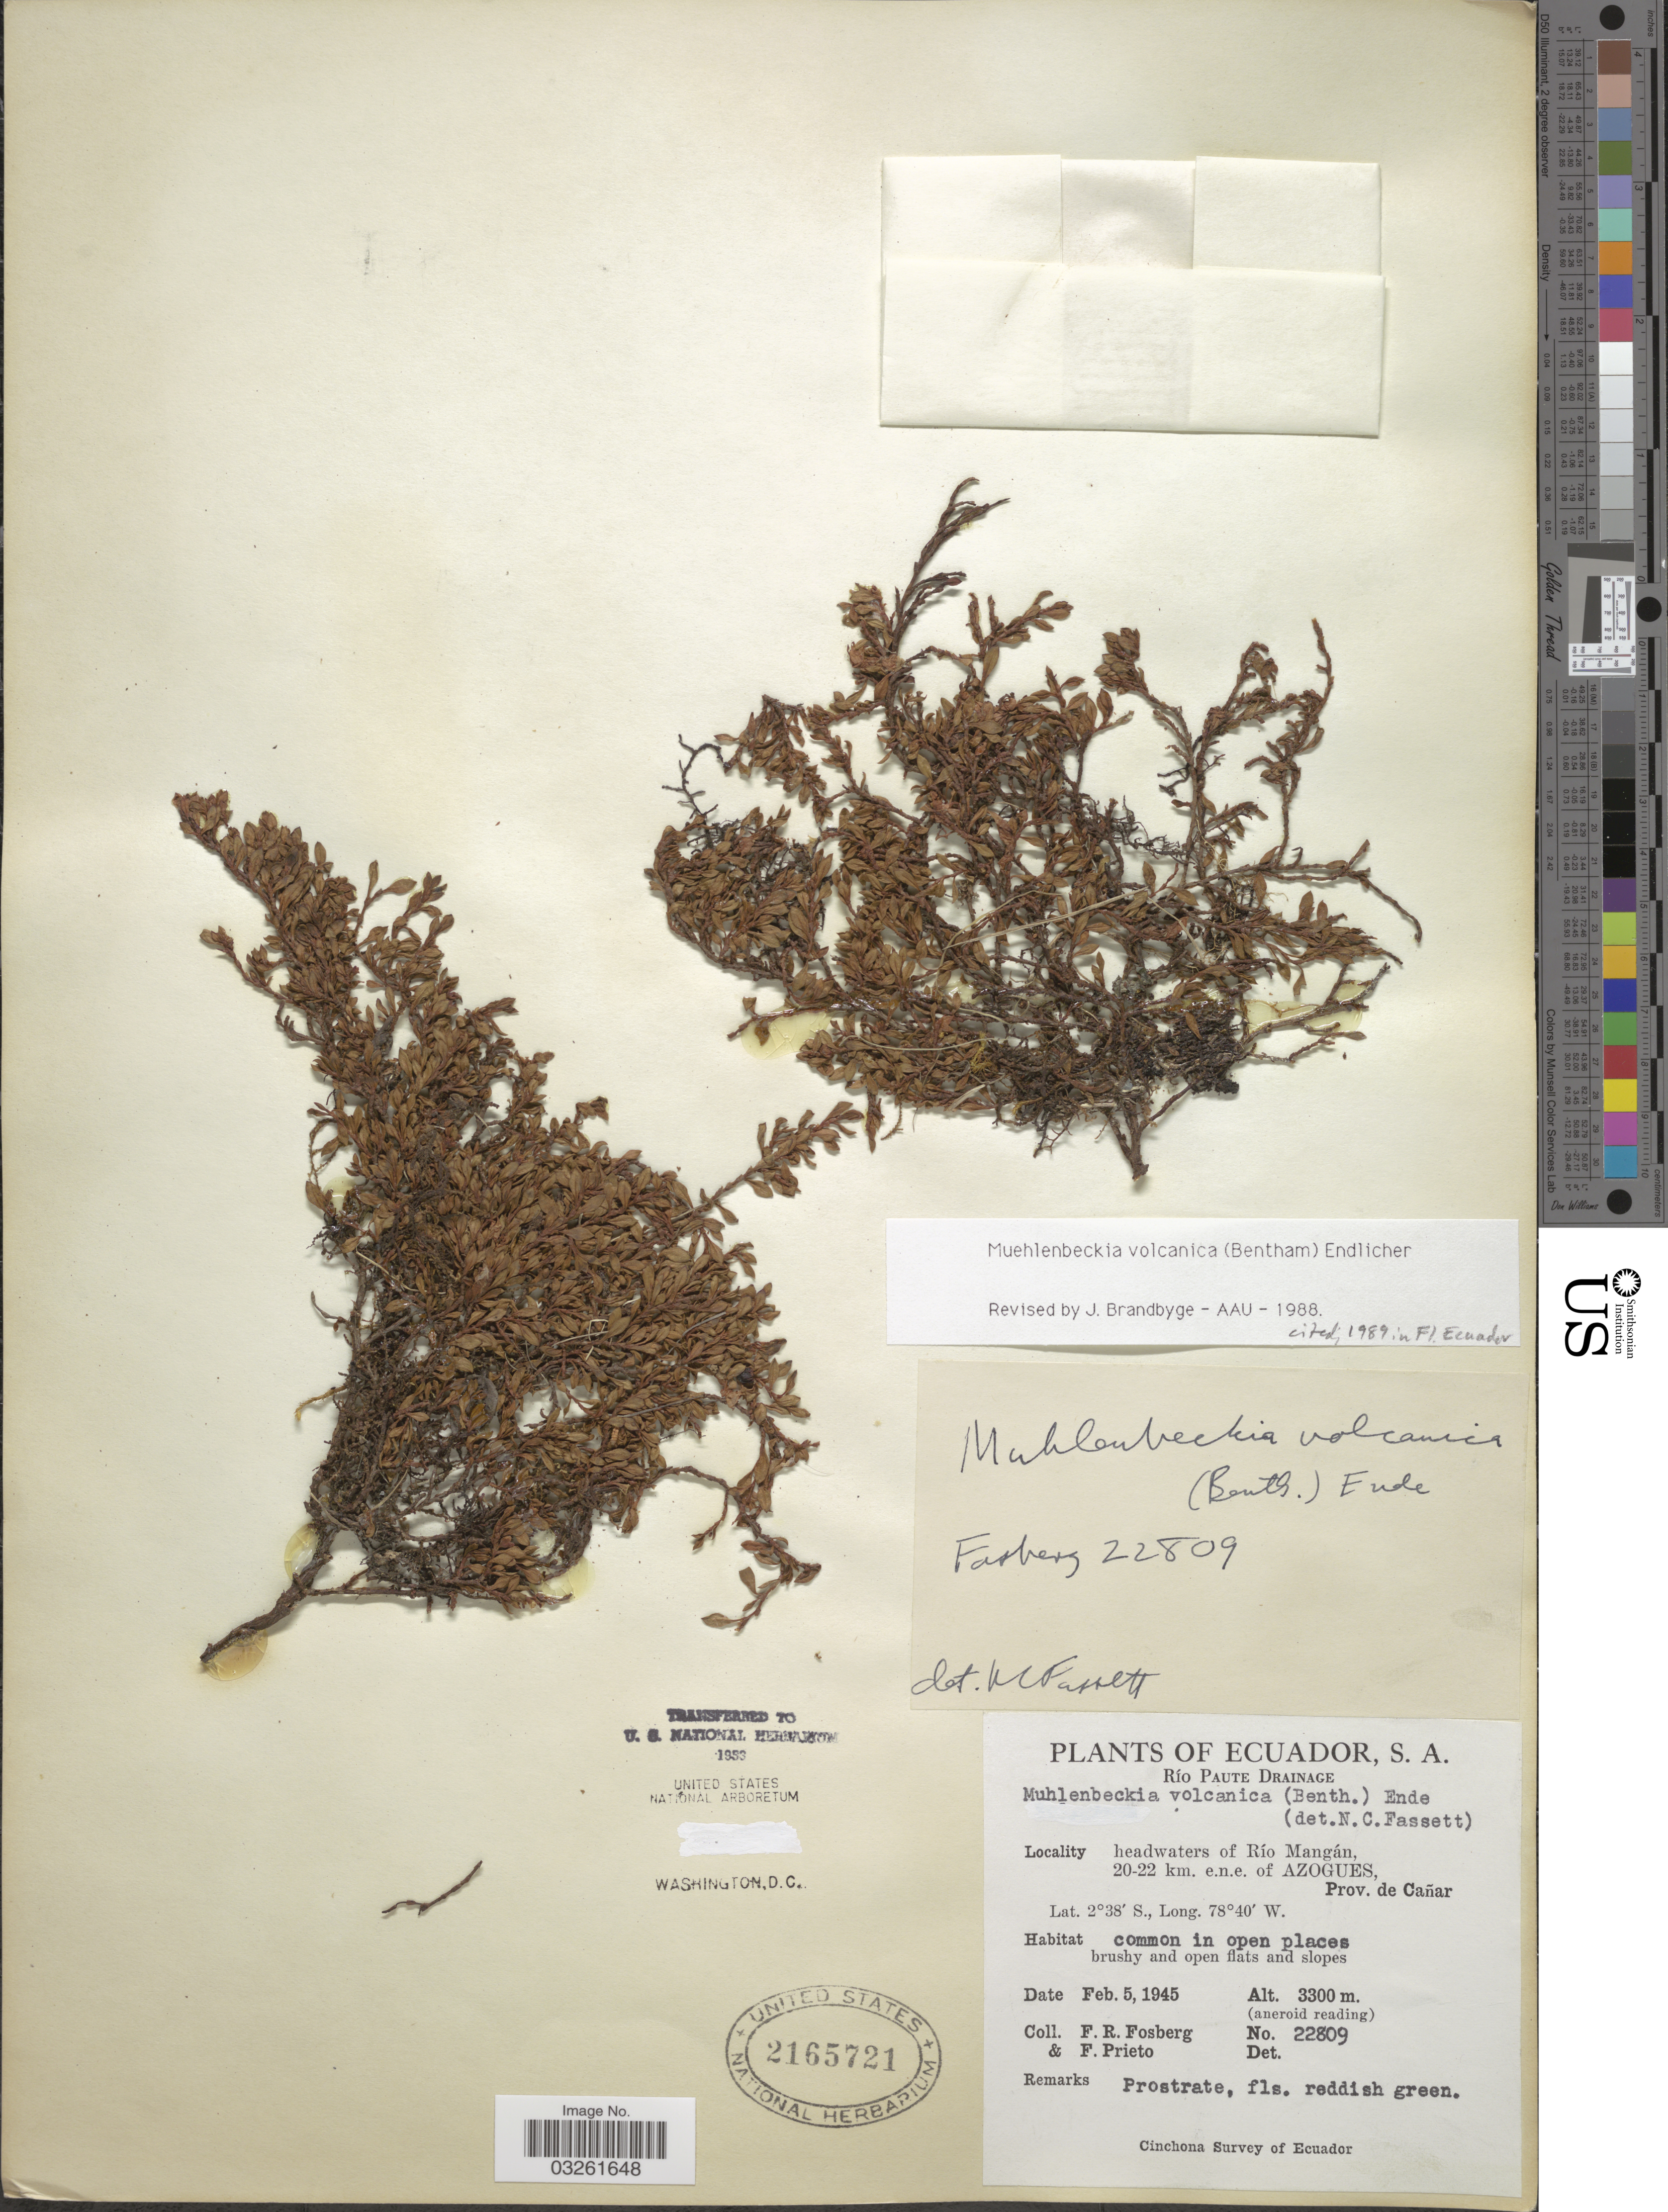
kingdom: Plantae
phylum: Tracheophyta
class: Magnoliopsida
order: Caryophyllales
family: Polygonaceae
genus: Muehlenbeckia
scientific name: Muehlenbeckia volcanica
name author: (Benth.) Endl.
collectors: F. R. Fosberg & F. Prieto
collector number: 22809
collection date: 1945-02-05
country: Ecuador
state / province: Cañar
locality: Río Paute Drainage. Headwaters of Río Mangán, 20-22 km. e.n.e. of Azogues.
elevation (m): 3300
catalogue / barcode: US 2165721